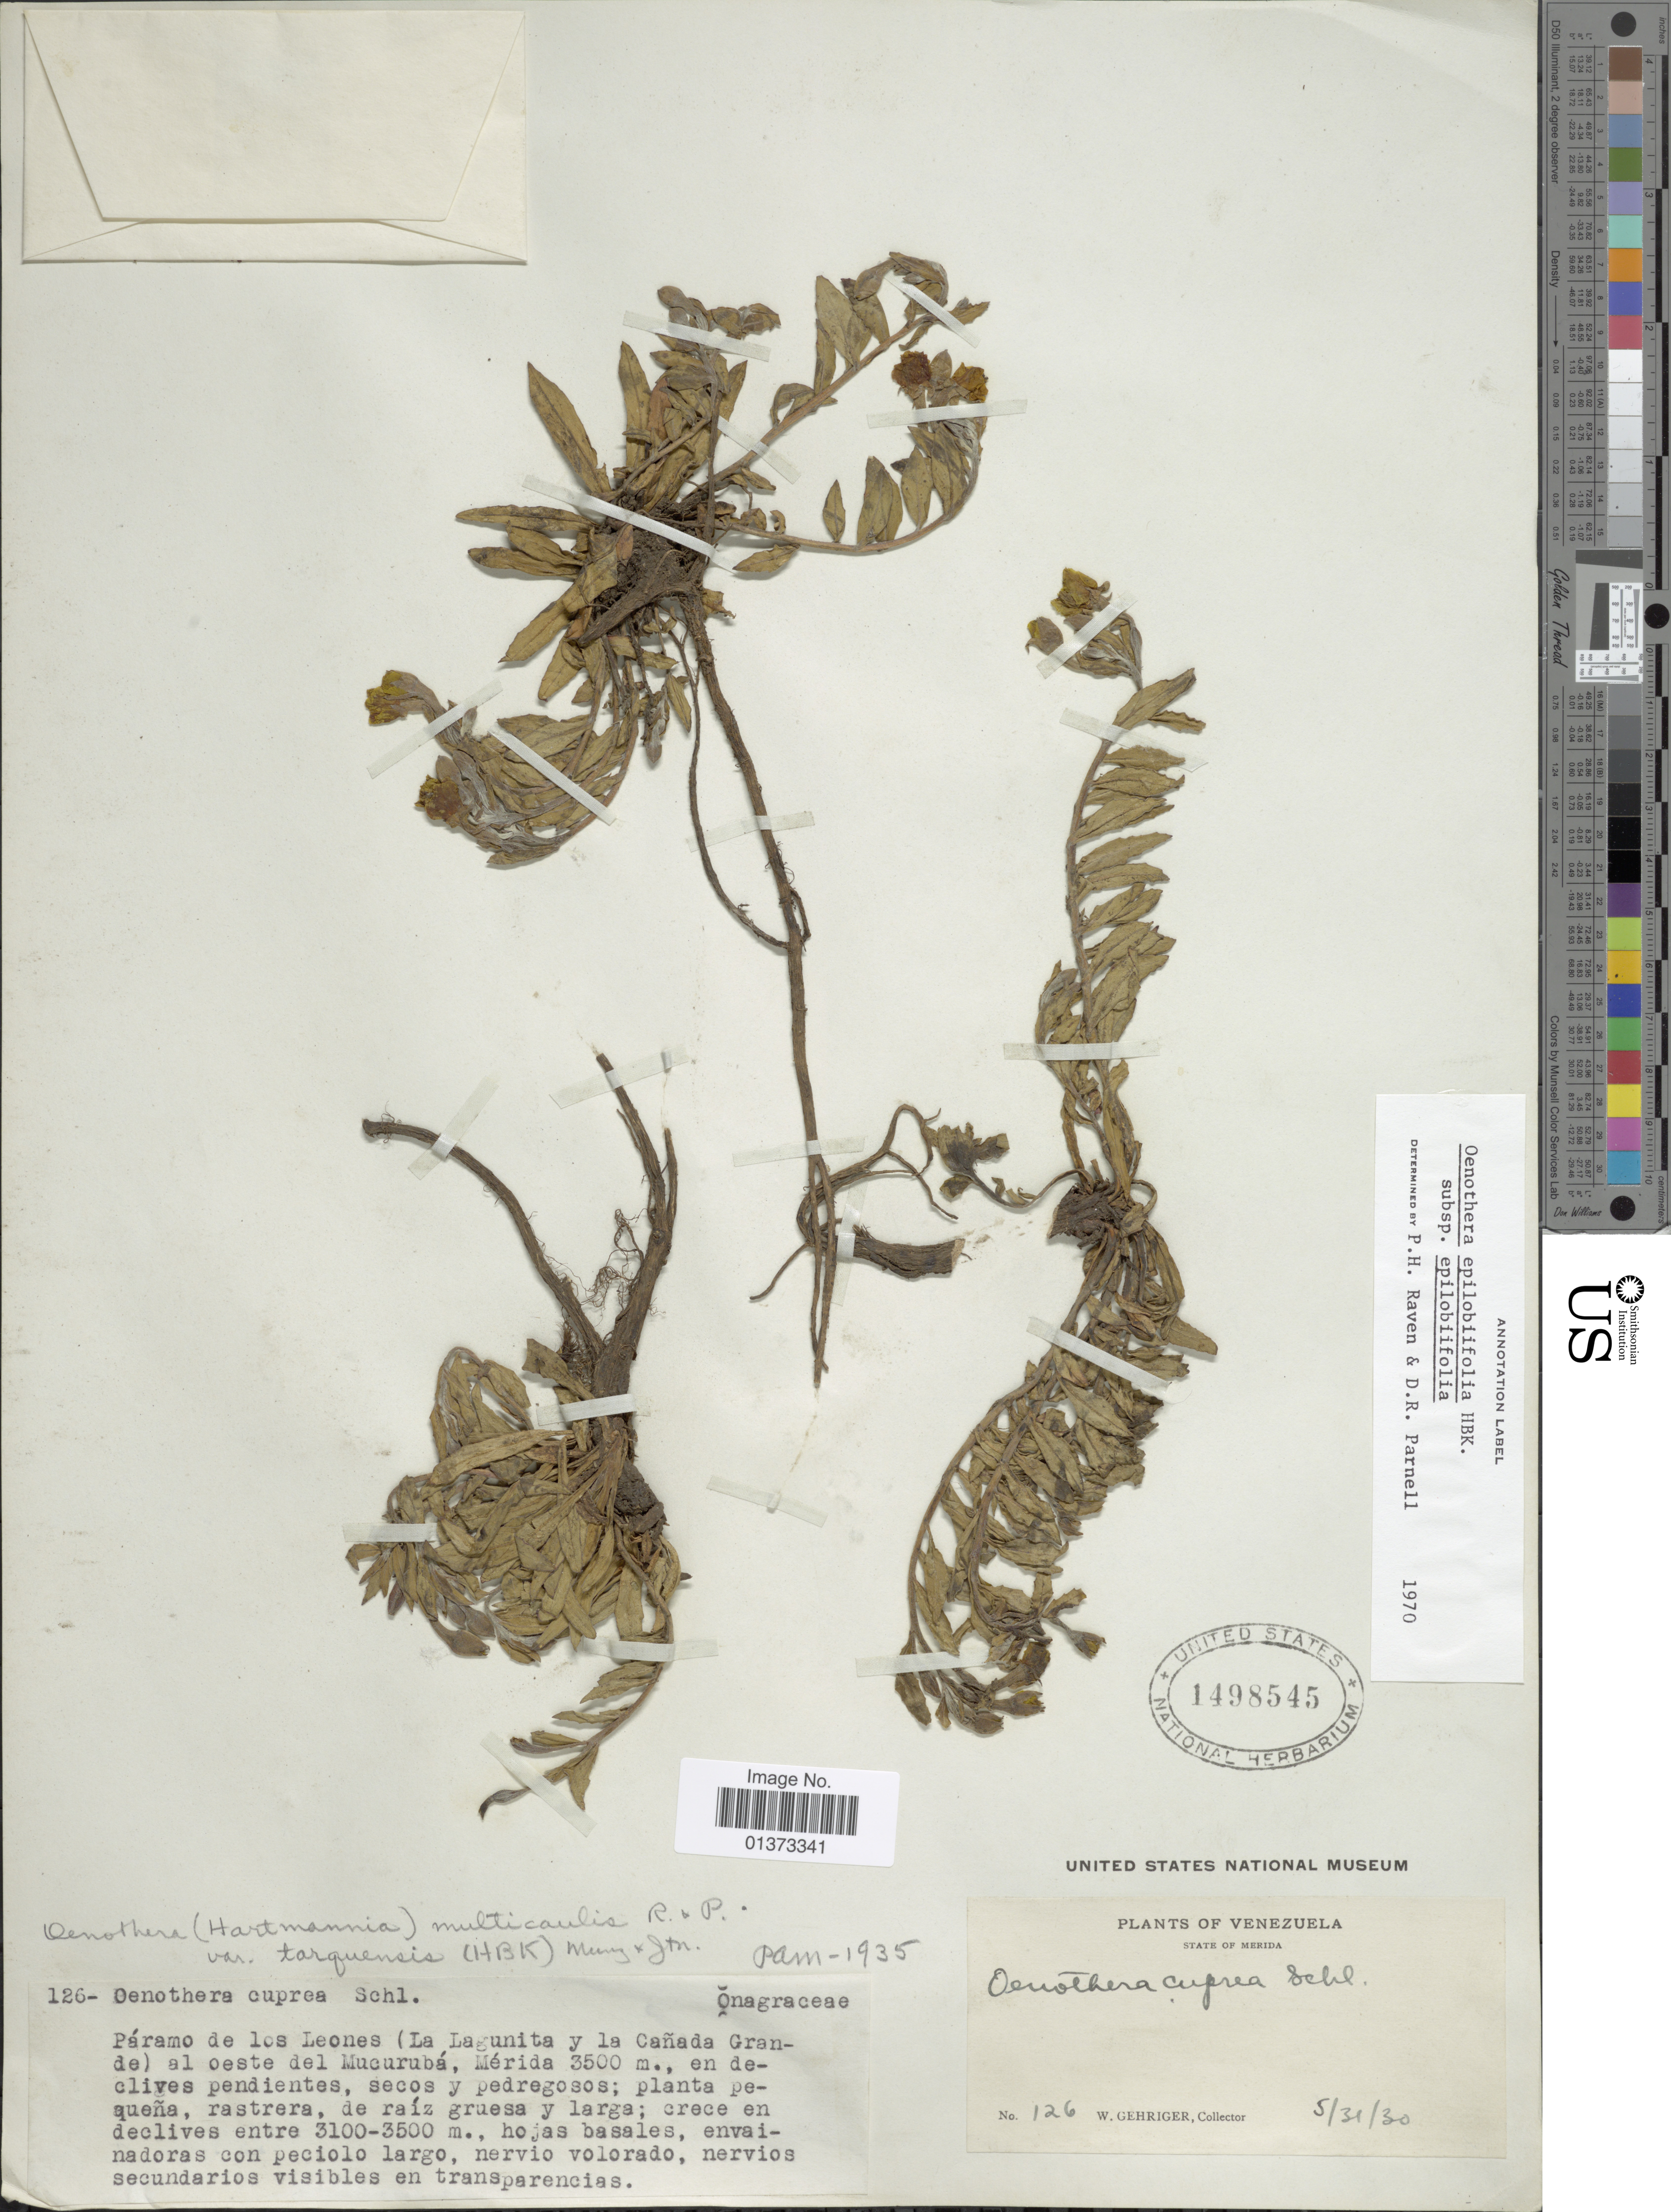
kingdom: Plantae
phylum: Tracheophyta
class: Magnoliopsida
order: Myrtales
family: Onagraceae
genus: Oenothera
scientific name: Oenothera epilobiifolia subsp. epilobiifolia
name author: Kunth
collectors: W. Gehriger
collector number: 126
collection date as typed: Transcribed d/m/y: 31/5/30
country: Venezuela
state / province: Mérida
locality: Páramo de los Leones (La Lagunita y la Cañada Grande) al oeste del Mucurubá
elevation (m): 3500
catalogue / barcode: US 1498545